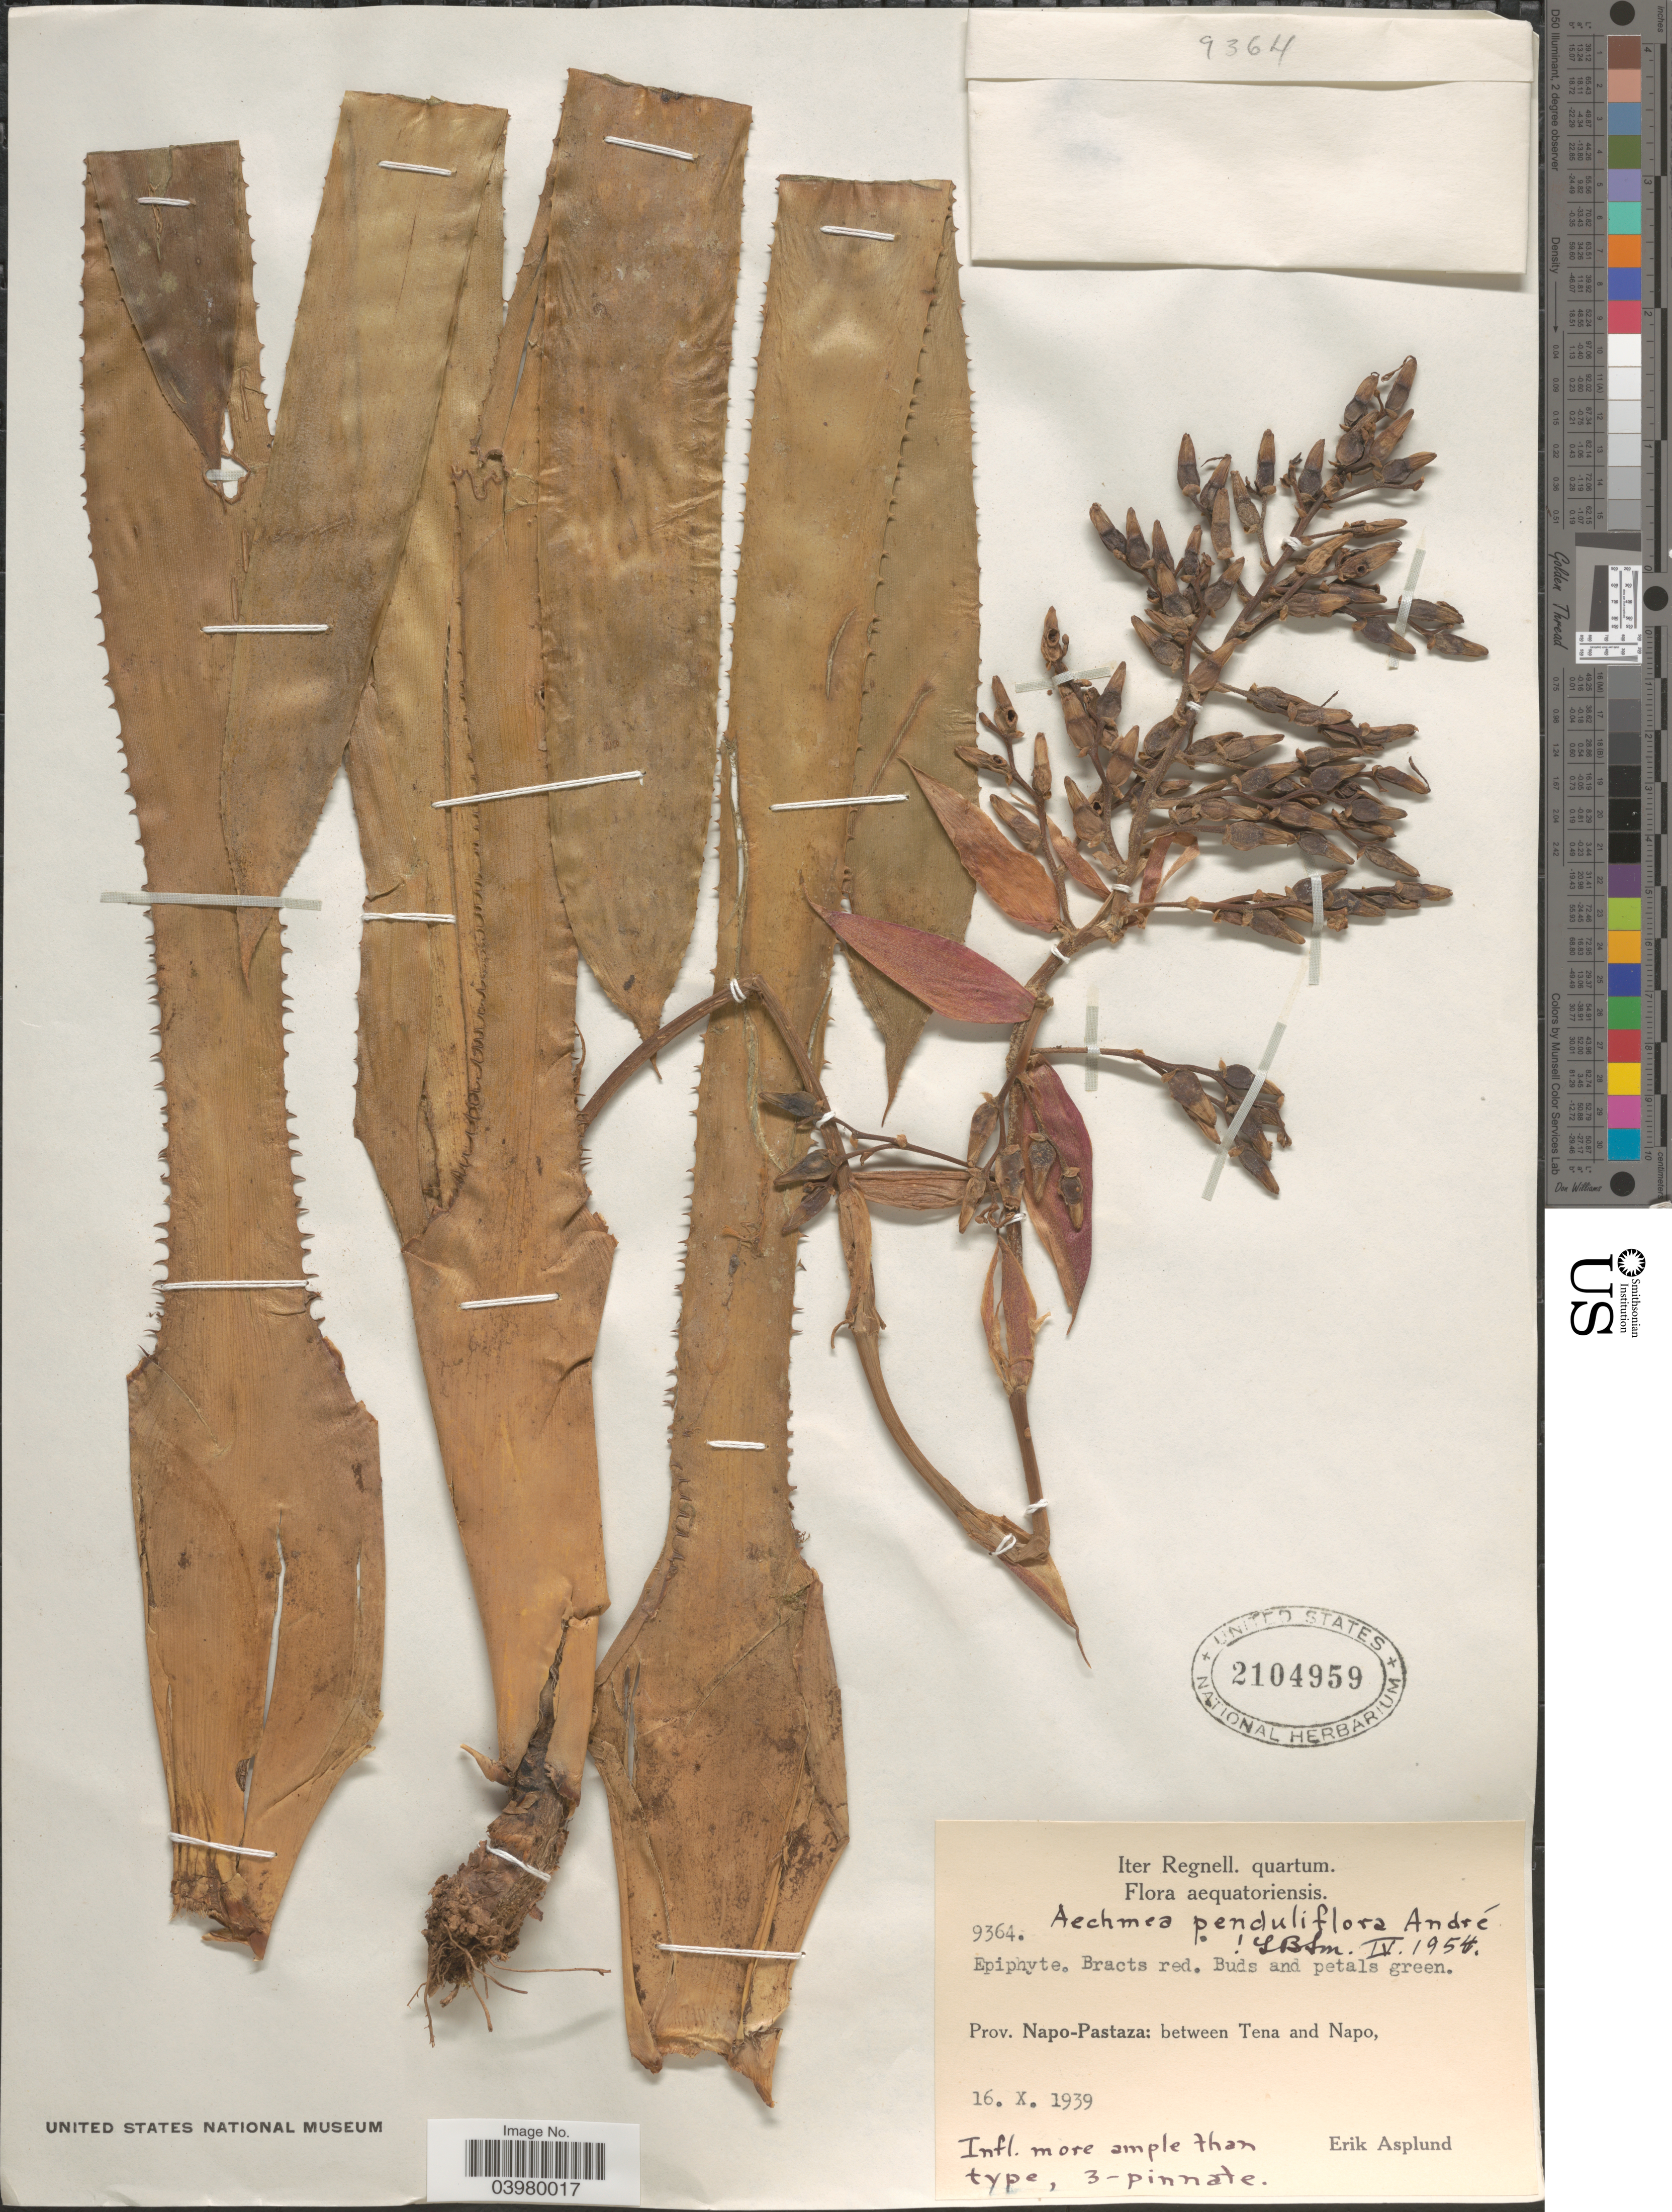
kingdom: Plantae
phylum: Tracheophyta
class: Liliopsida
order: Poales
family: Bromeliaceae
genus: Aechmea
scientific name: Aechmea penduliflora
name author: André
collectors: E. Asplund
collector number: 9364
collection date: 1939-10-16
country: Ecuador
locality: Prov. Napo-Pastaza: between Tena and Napo.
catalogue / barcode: US 2104959